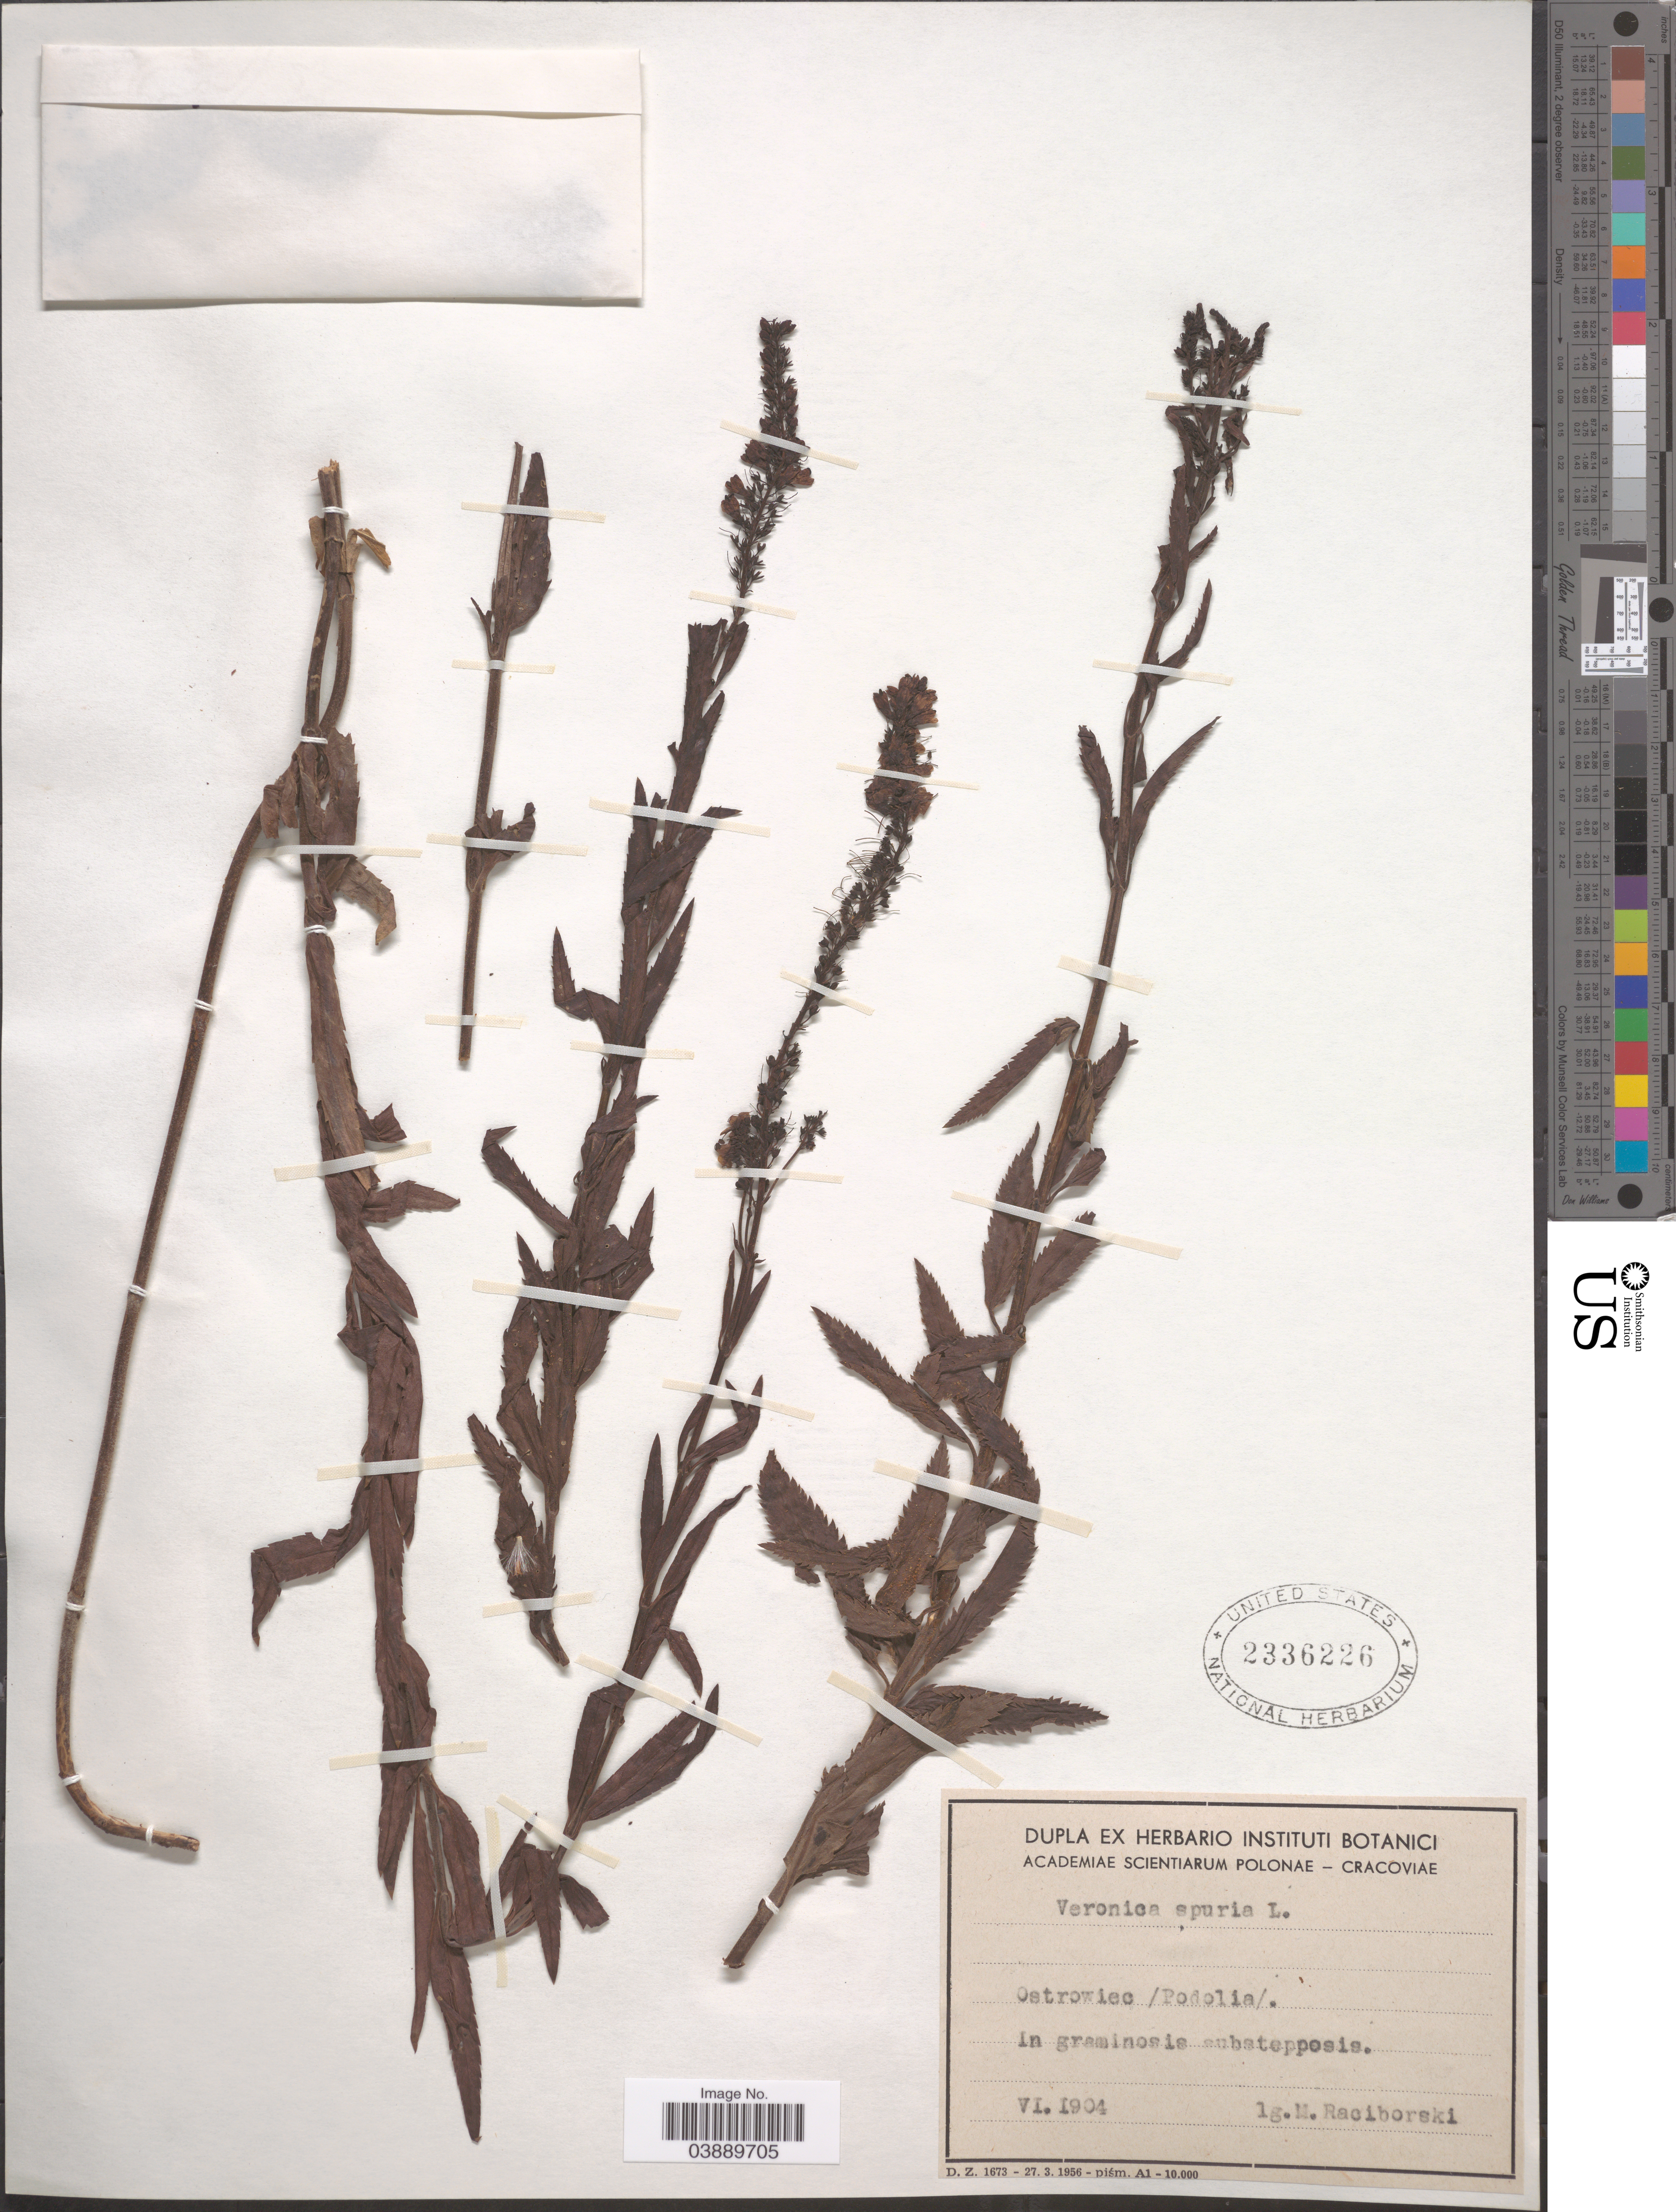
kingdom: Plantae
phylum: Tracheophyta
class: Magnoliopsida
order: Lamiales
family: Plantaginaceae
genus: Veronica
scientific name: Veronica spuria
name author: L.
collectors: M. Raciborski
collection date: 1904-06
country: Poland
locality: Ostrowiec/Podolia/. In graminosis substepposis.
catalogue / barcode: US 2336226